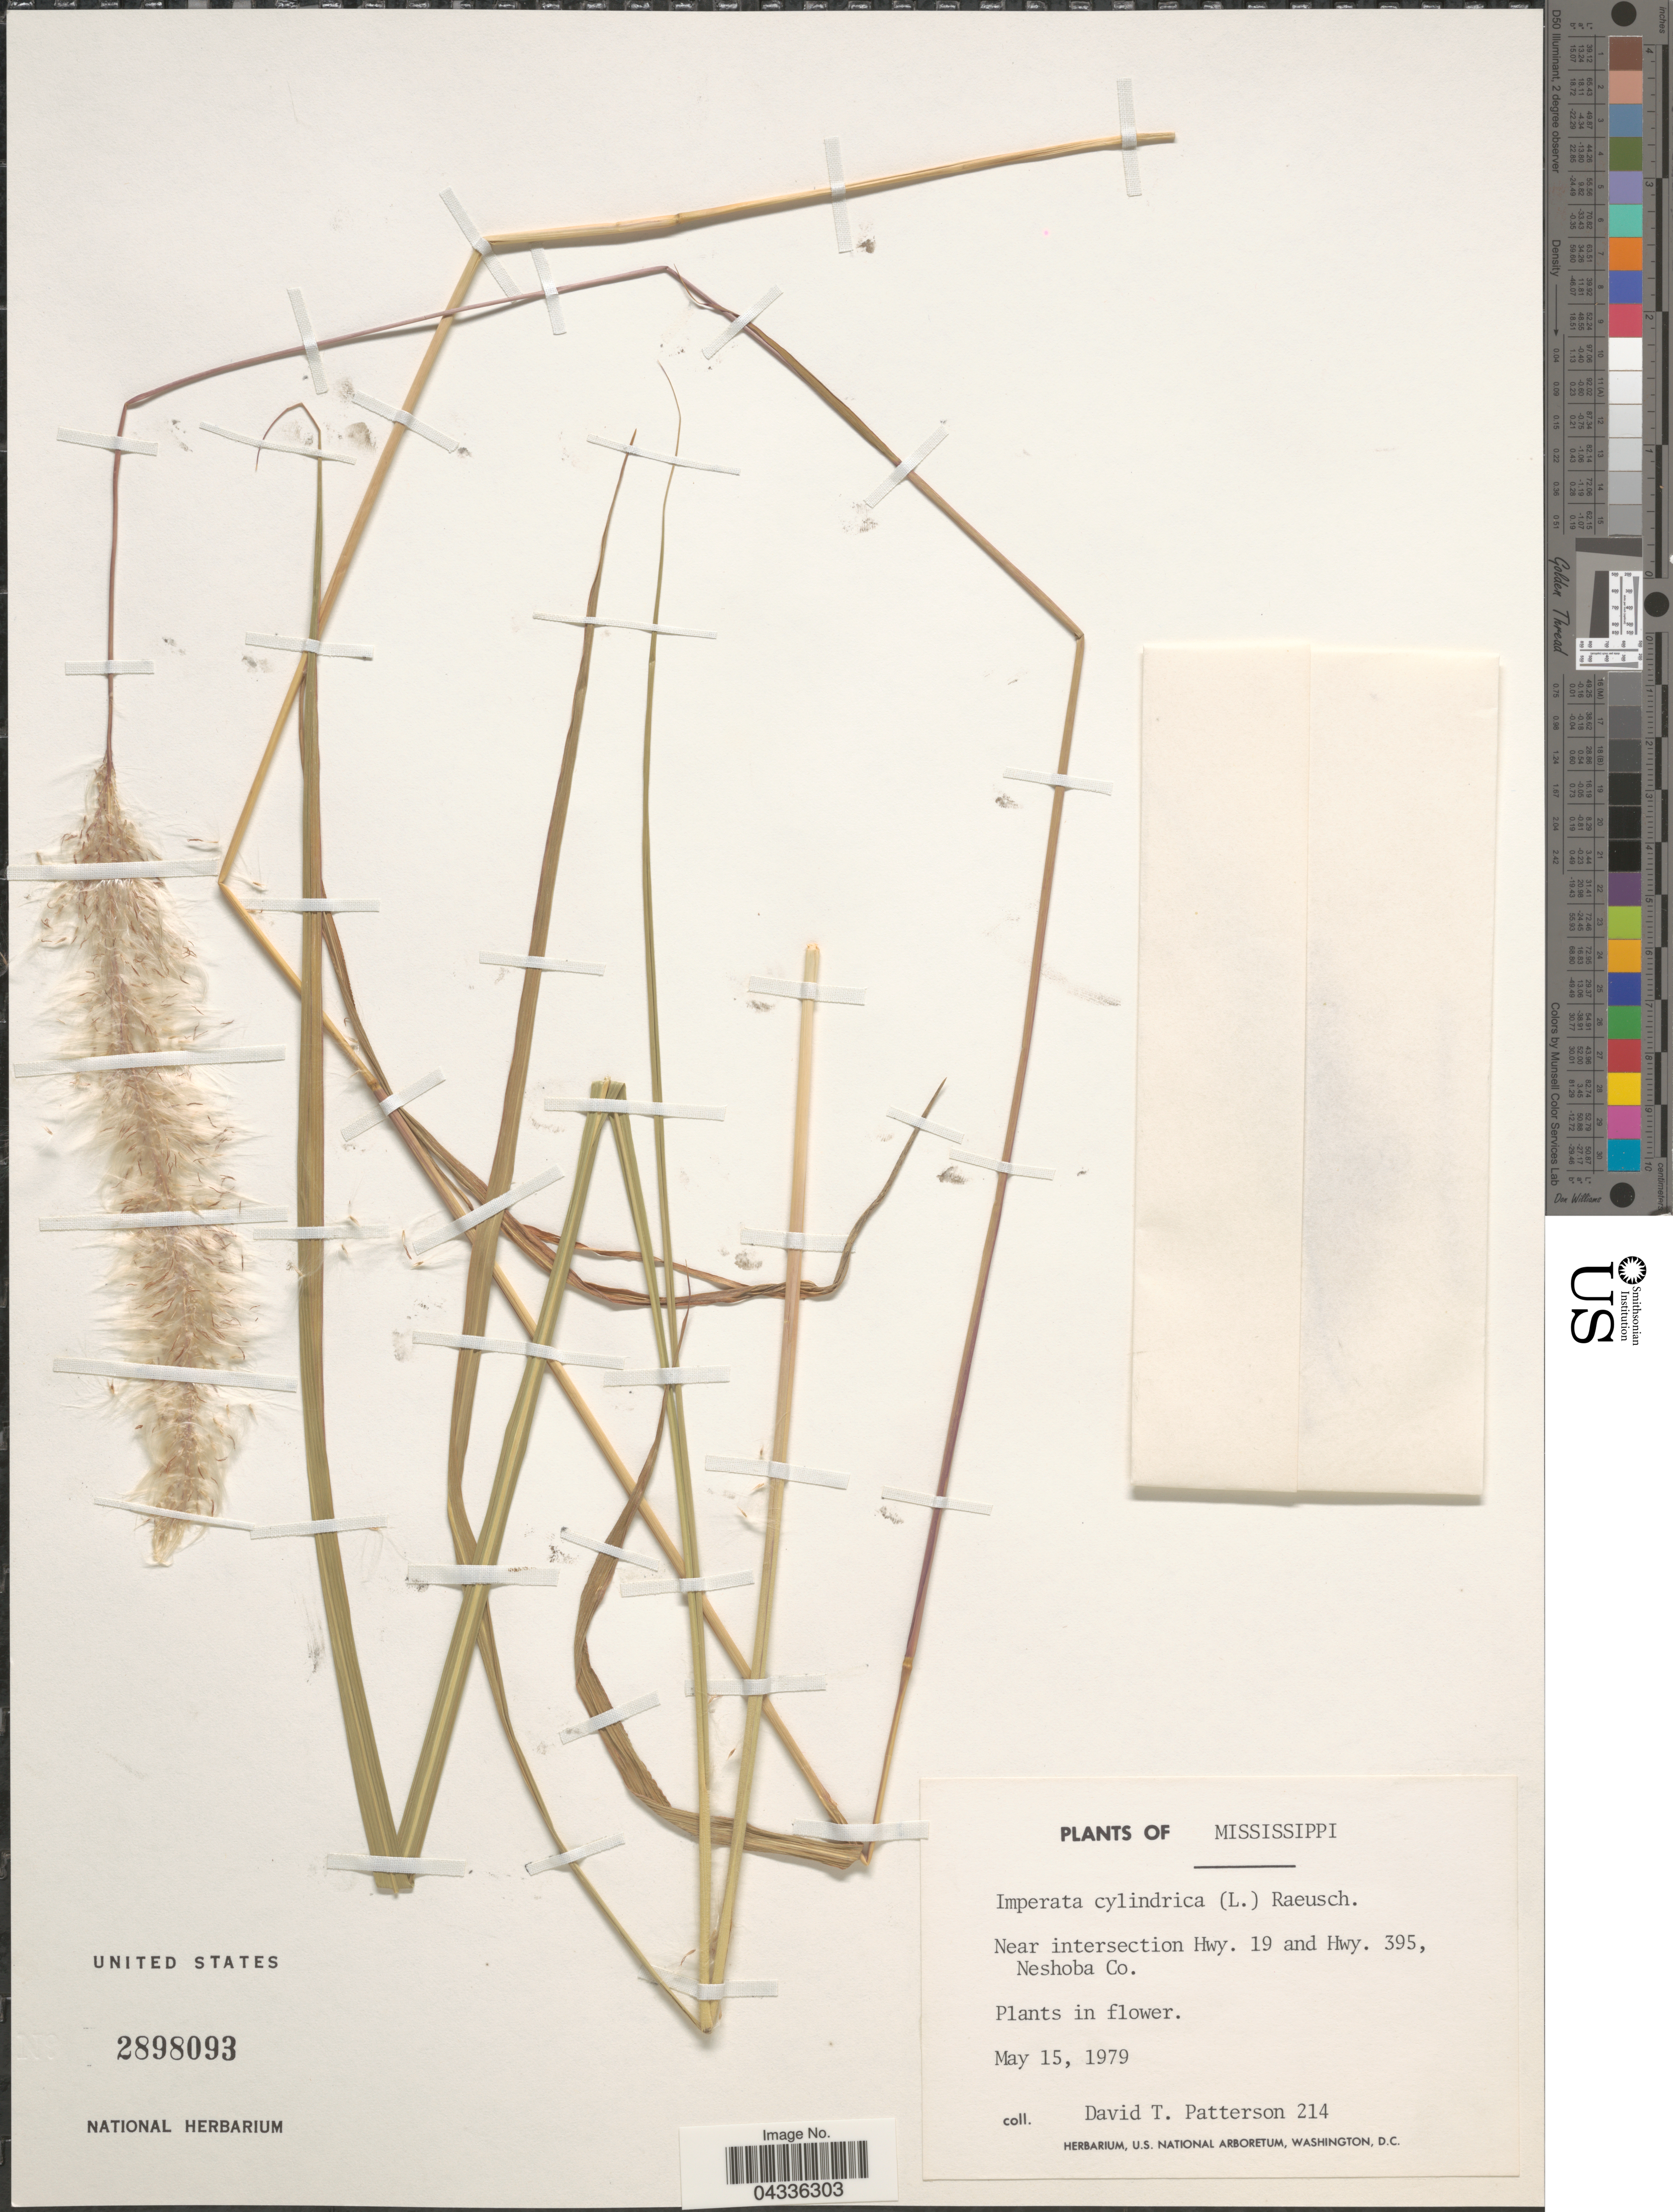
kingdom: Plantae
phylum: Tracheophyta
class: Liliopsida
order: Poales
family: Poaceae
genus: Imperata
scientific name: Imperata cylindrica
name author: (L.) P. Beauv.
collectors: D. Patterson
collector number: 214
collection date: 1979-05-15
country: United States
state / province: Mississippi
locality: Near intersection Hwy. 19 and Hwy. 395, Neshoba Co.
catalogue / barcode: US 2898093